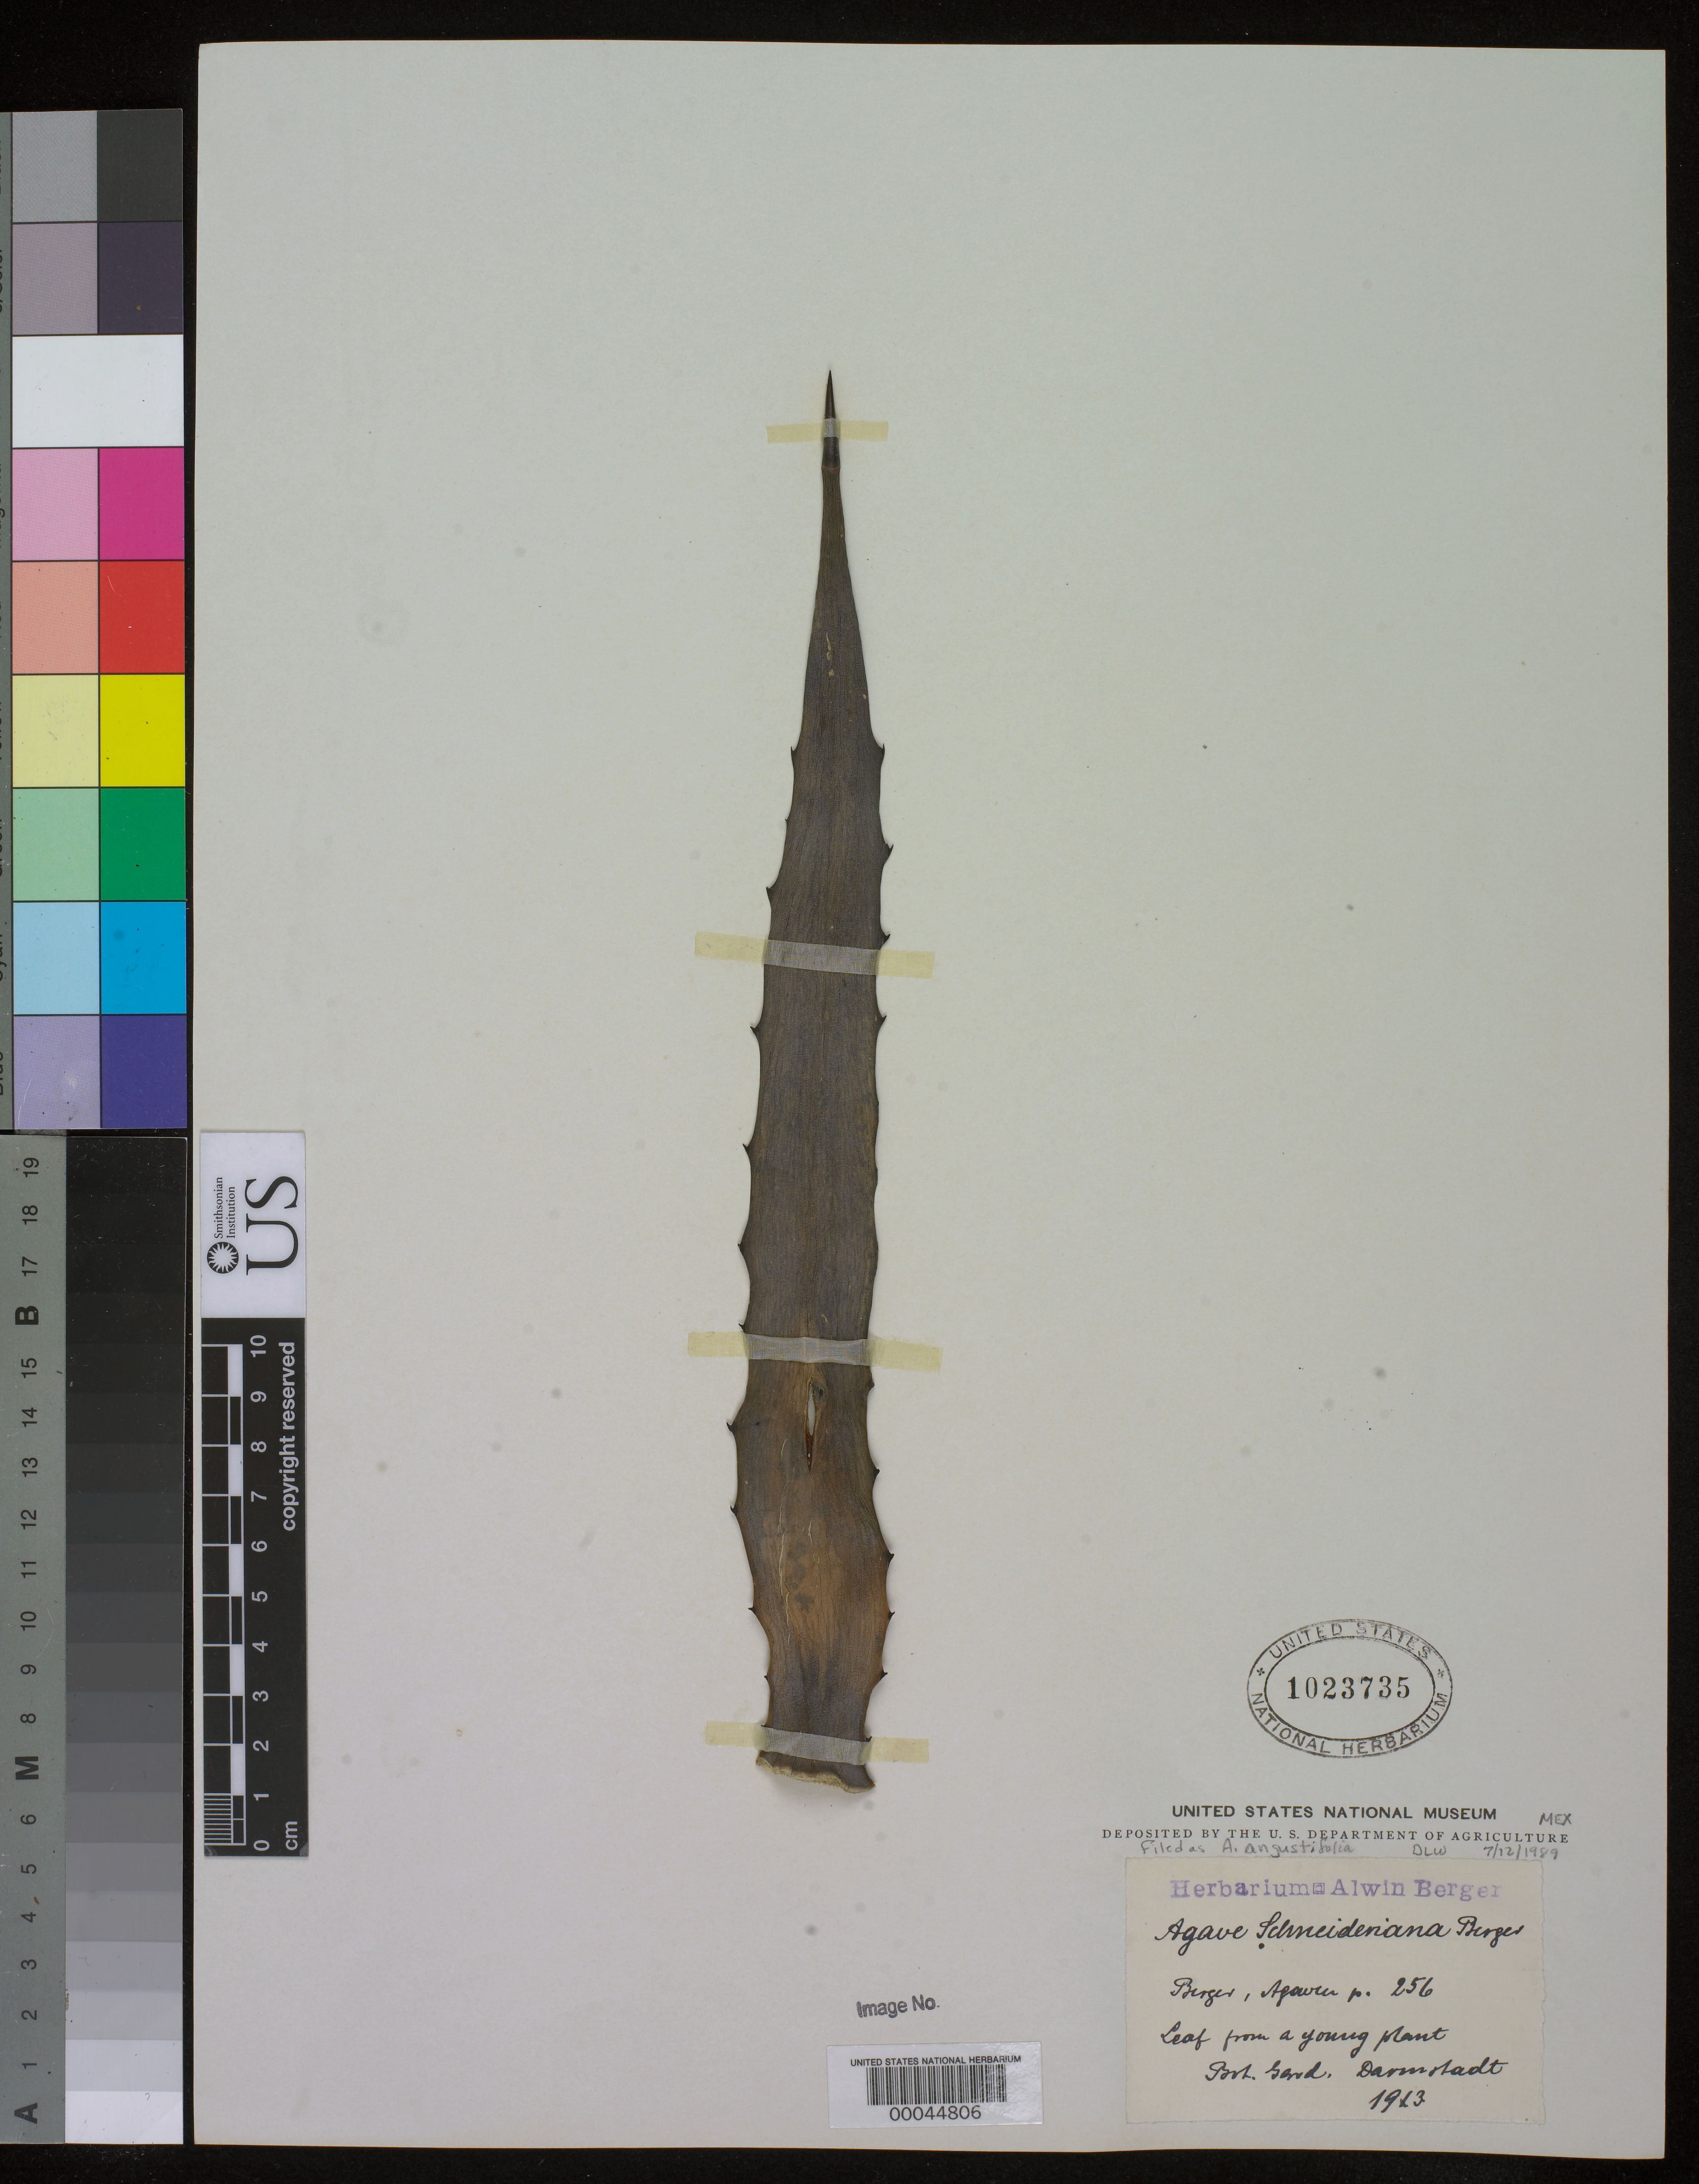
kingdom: Plantae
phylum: Tracheophyta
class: Liliopsida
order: Asparagales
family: Asparagaceae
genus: Agave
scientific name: Agave angustifolia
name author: Haw.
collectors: ex herb. A. Berger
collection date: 1909-06-02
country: Mexico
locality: Cultivated at La Mortola, Italy.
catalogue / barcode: US 1023735